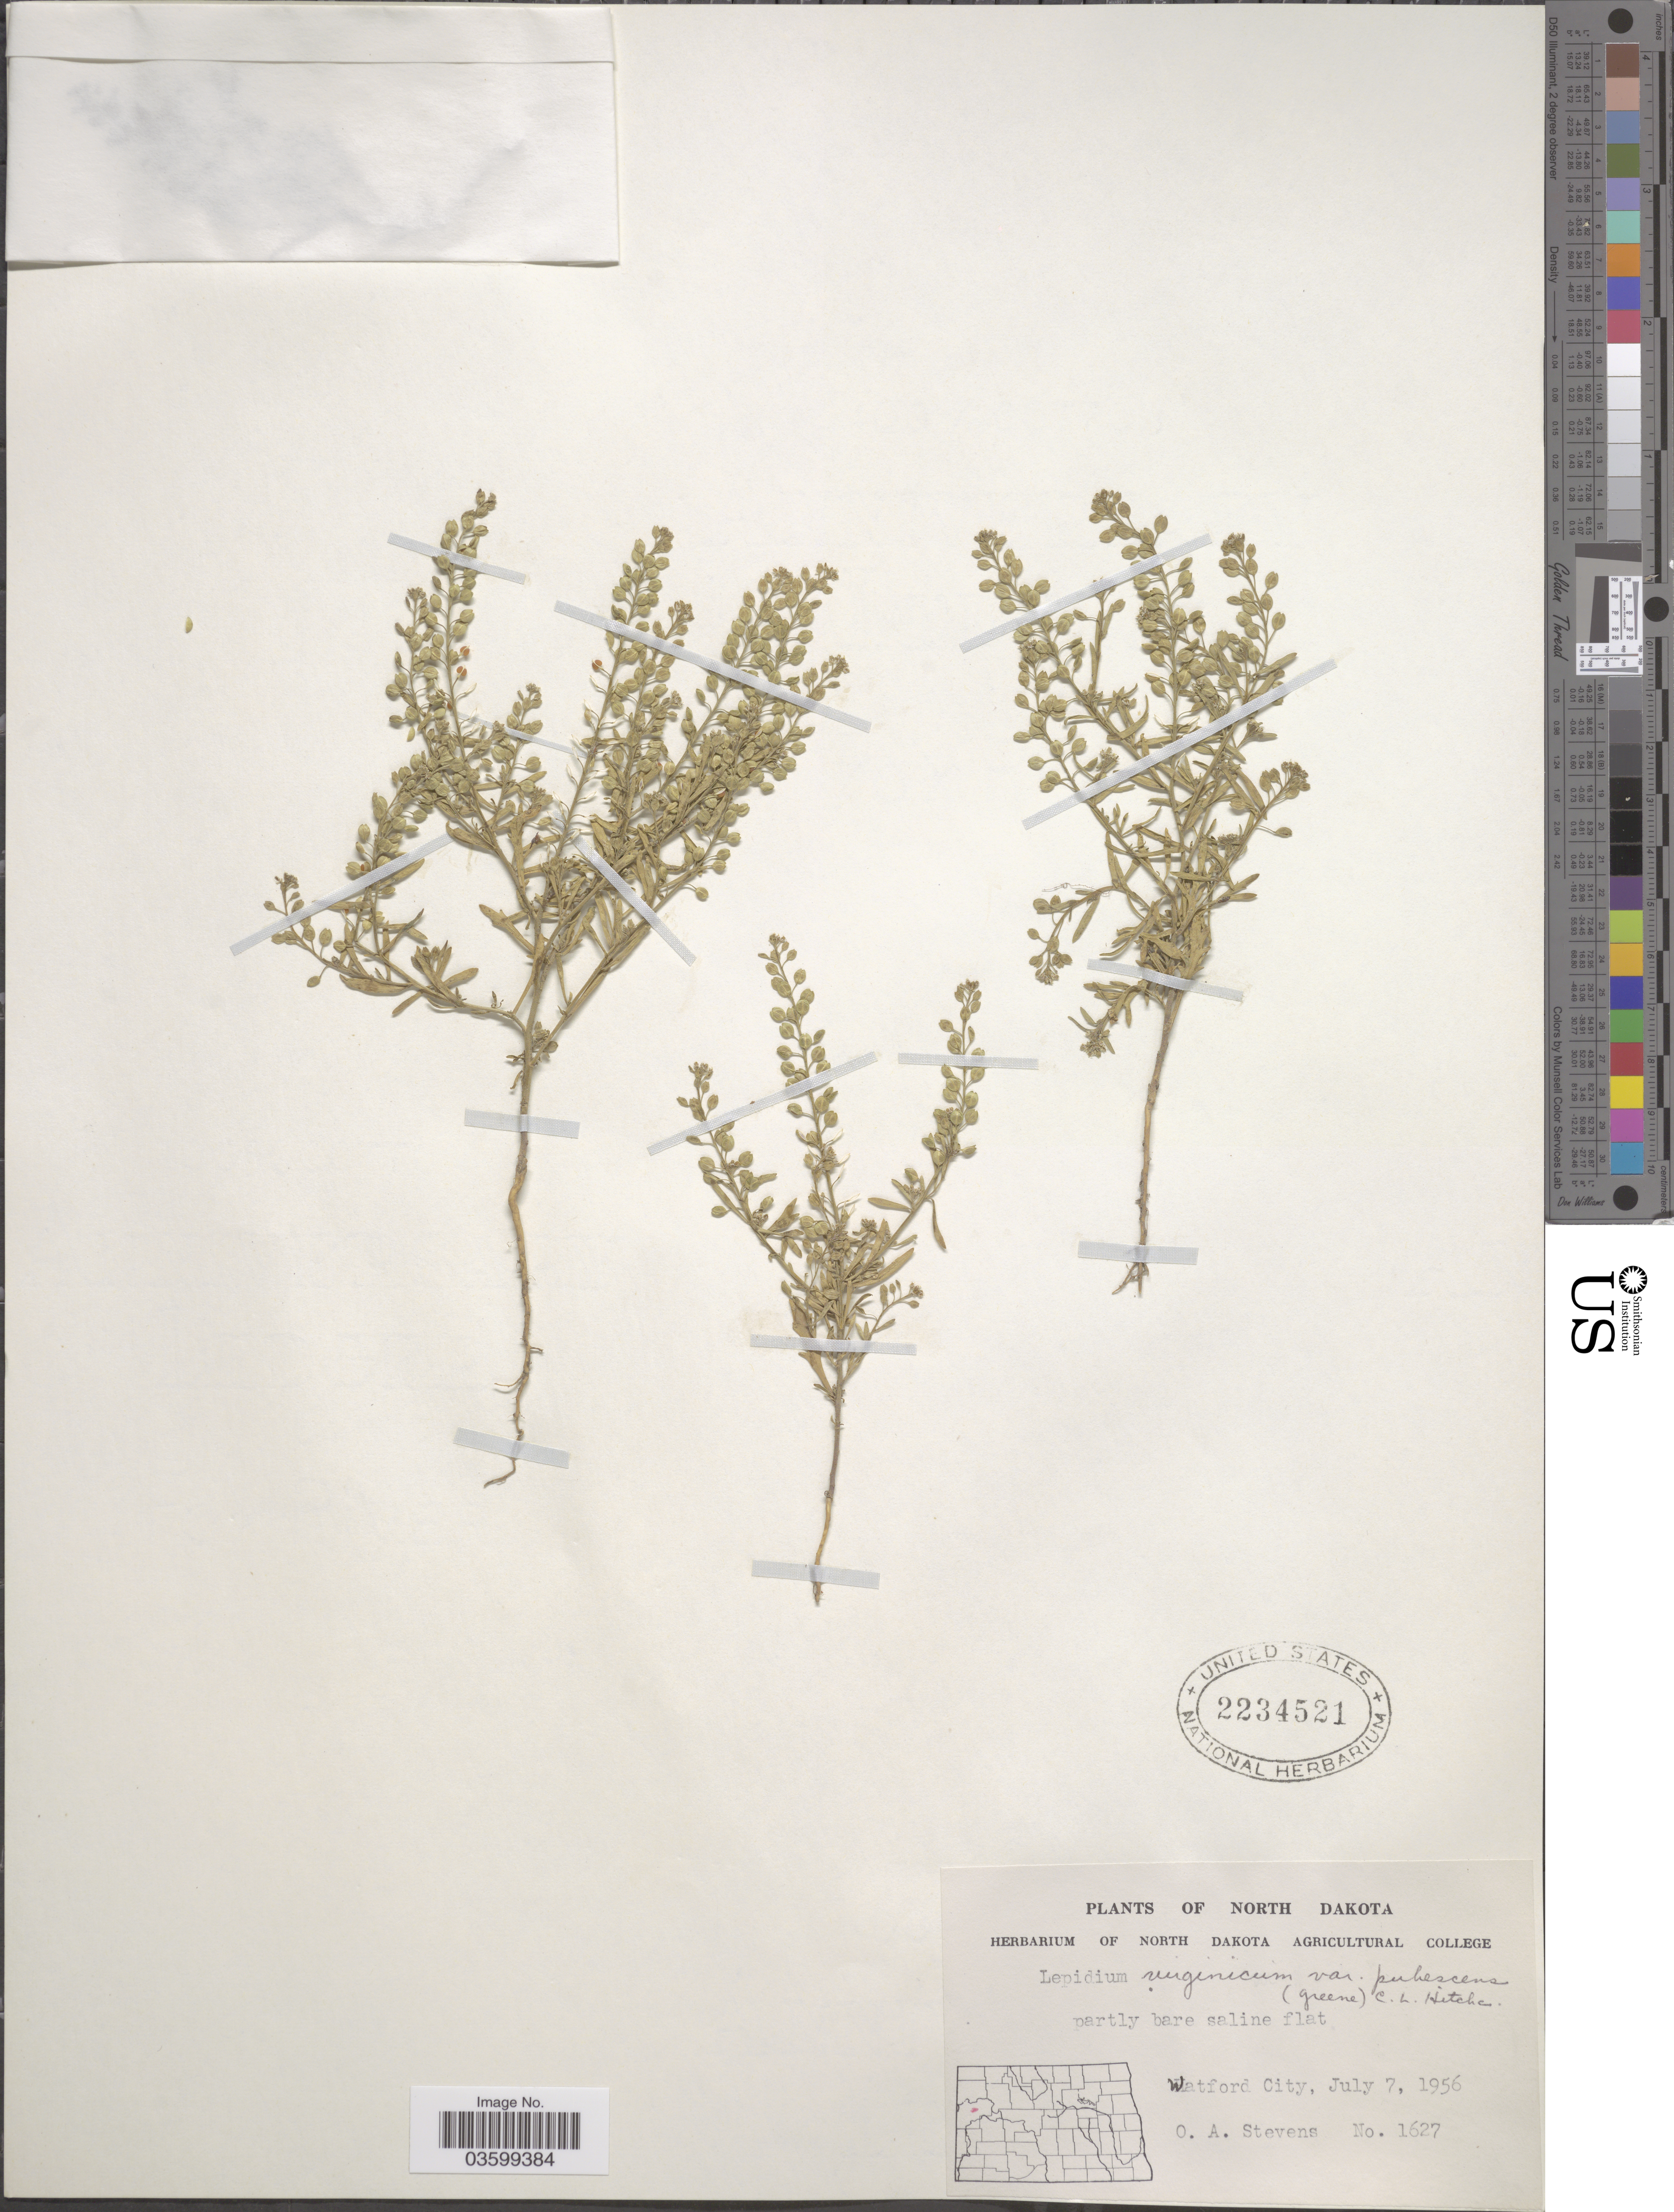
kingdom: Plantae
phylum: Tracheophyta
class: Magnoliopsida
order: Brassicales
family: Brassicaceae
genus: Lepidium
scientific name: Lepidium virginicum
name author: L.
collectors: O. A. Stevens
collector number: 1627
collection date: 1956-07-07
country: United States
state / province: North Dakota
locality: Watford City.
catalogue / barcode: US 2234521